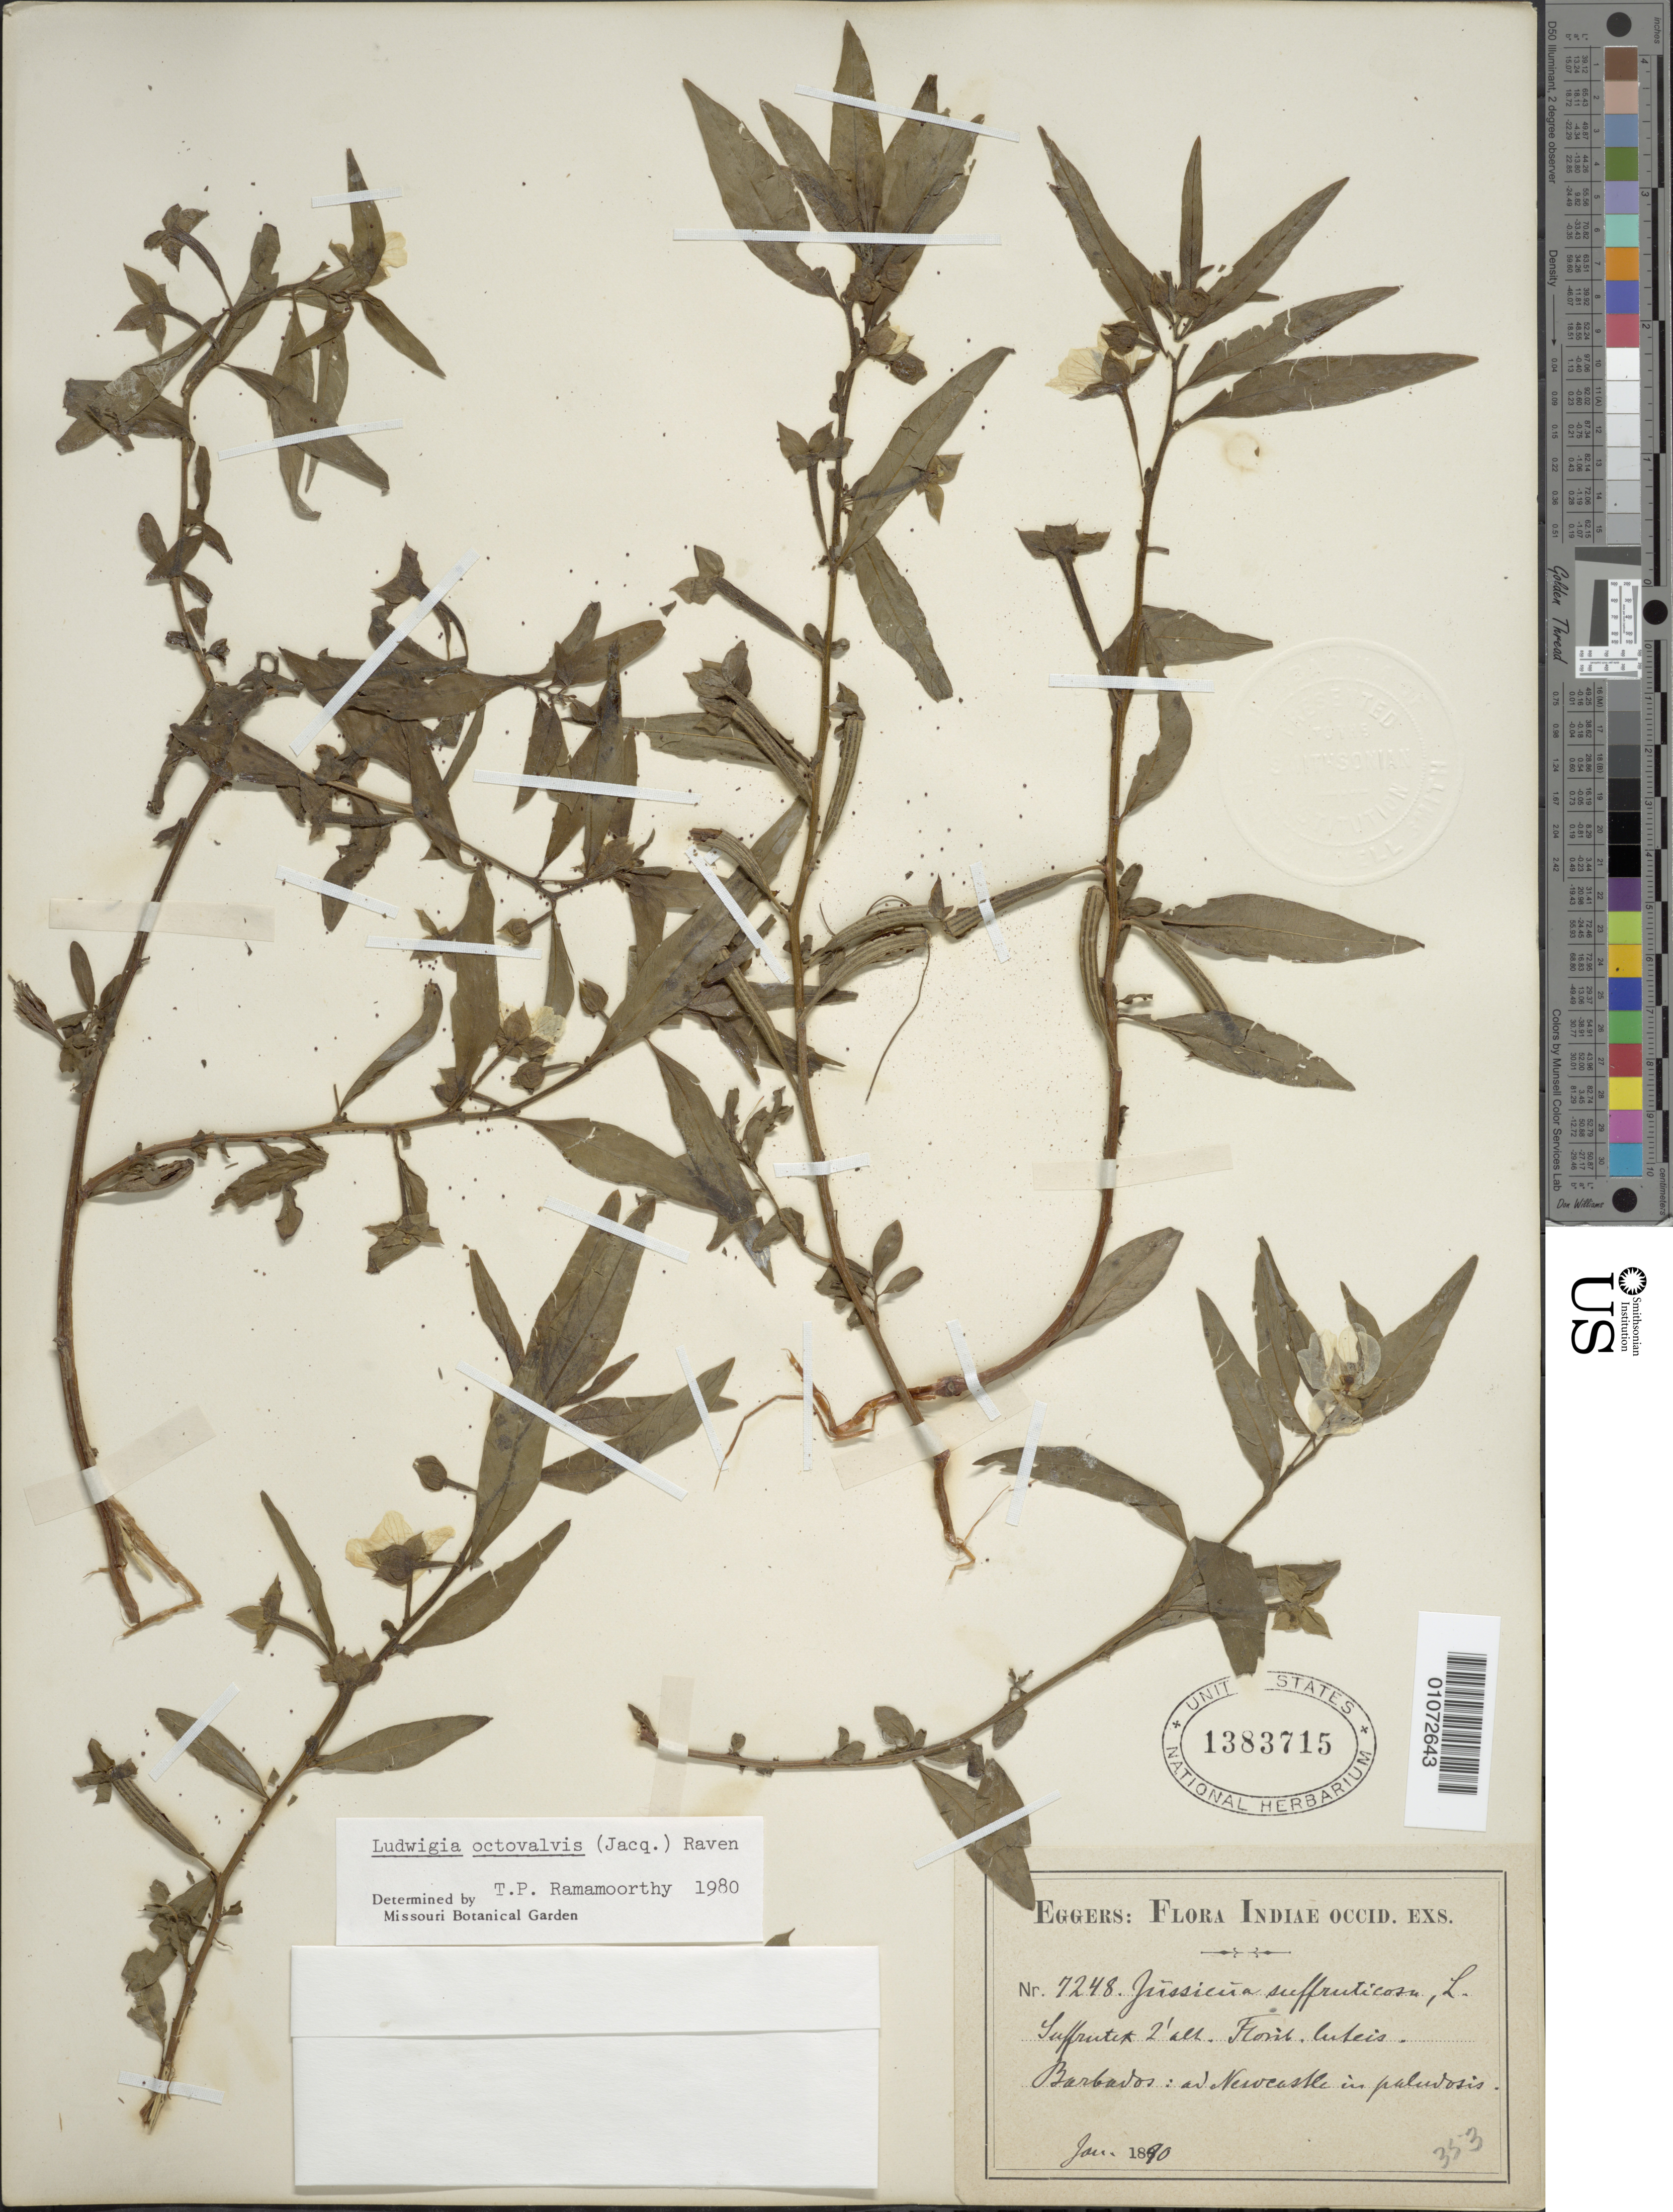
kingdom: Plantae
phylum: Tracheophyta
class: Magnoliopsida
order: Myrtales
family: Onagraceae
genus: Ludwigia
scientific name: Ludwigia octovalvis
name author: (Jacq.) P.H. Raven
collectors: H. F. A. von Eggers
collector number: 7248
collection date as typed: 01 Jan 1890 to 31 Jan 1890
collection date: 1890-01-01/1890-01-31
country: Barbados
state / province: Saint John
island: Barbados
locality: Newcastle.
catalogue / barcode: US 1383715